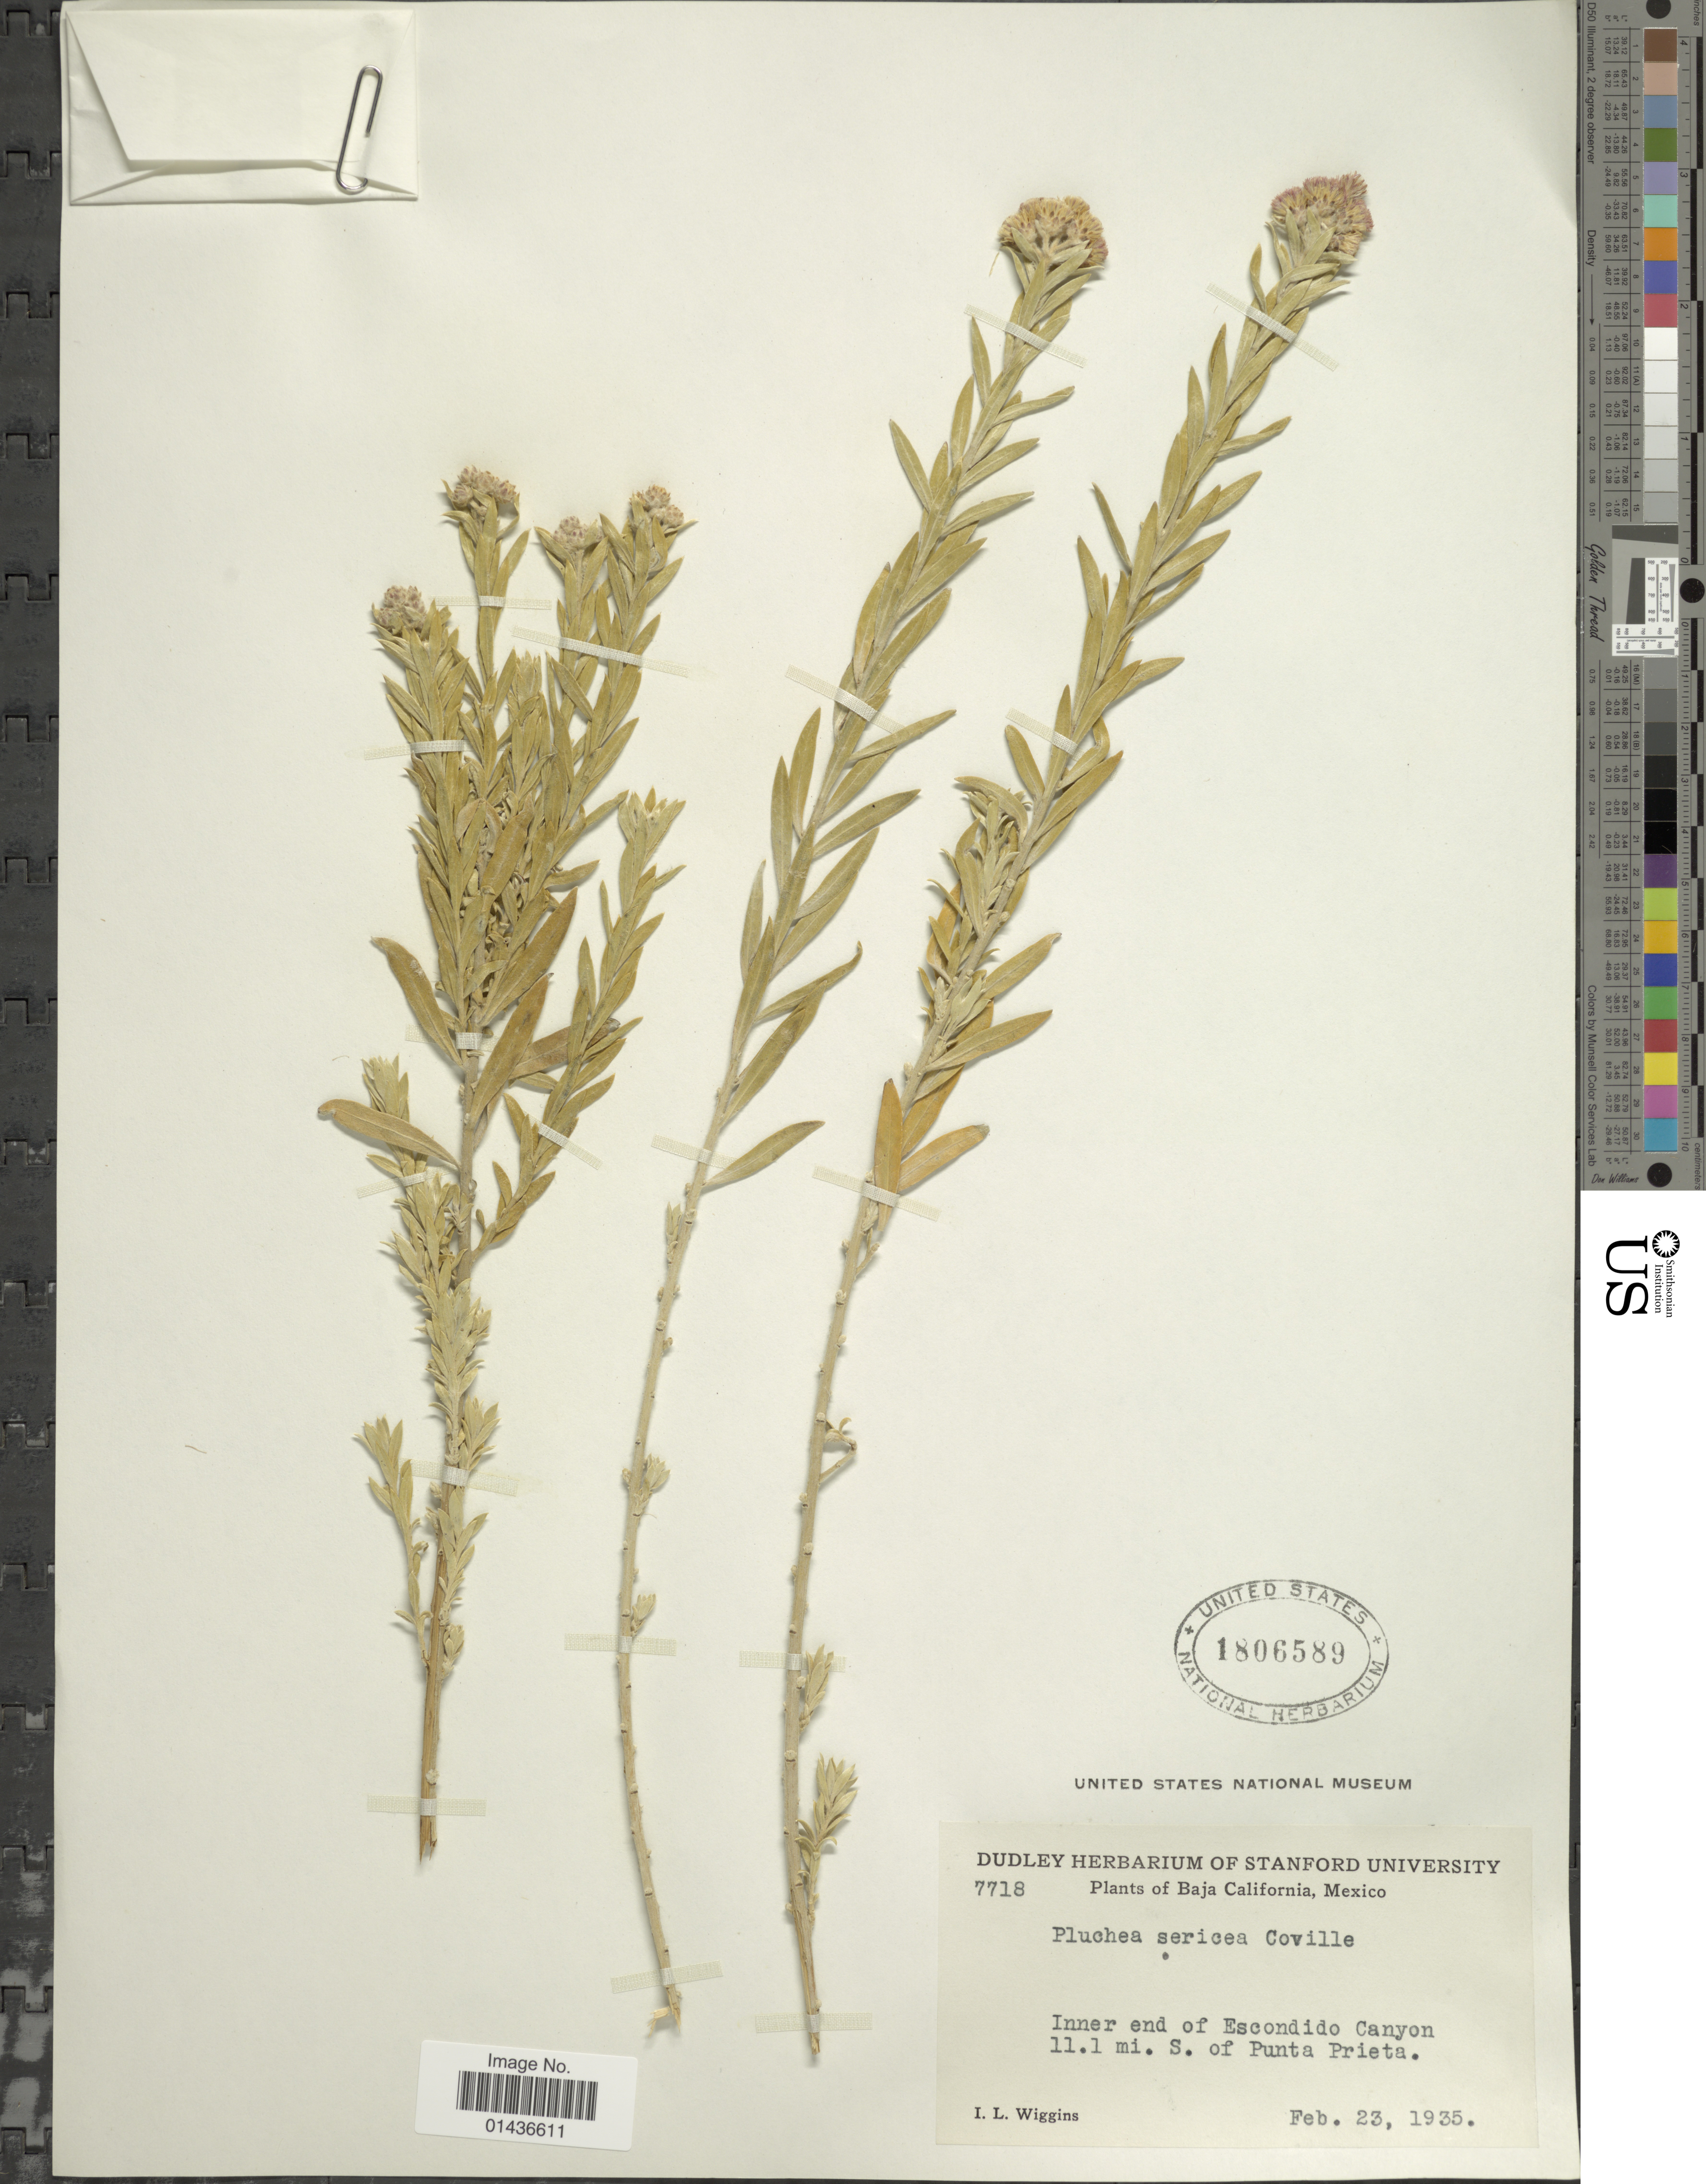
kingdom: Plantae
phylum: Tracheophyta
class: Magnoliopsida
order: Asterales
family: Asteraceae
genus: Pluchea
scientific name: Pluchea sericea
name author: (Nutt.) Coville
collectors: I. L. Wiggins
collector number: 7718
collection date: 1935-02-23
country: Mexico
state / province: Baja California Sur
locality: Inner end of Escondido Canyon, 11.1 mi. S. of Punta Prieta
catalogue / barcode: US 1806589